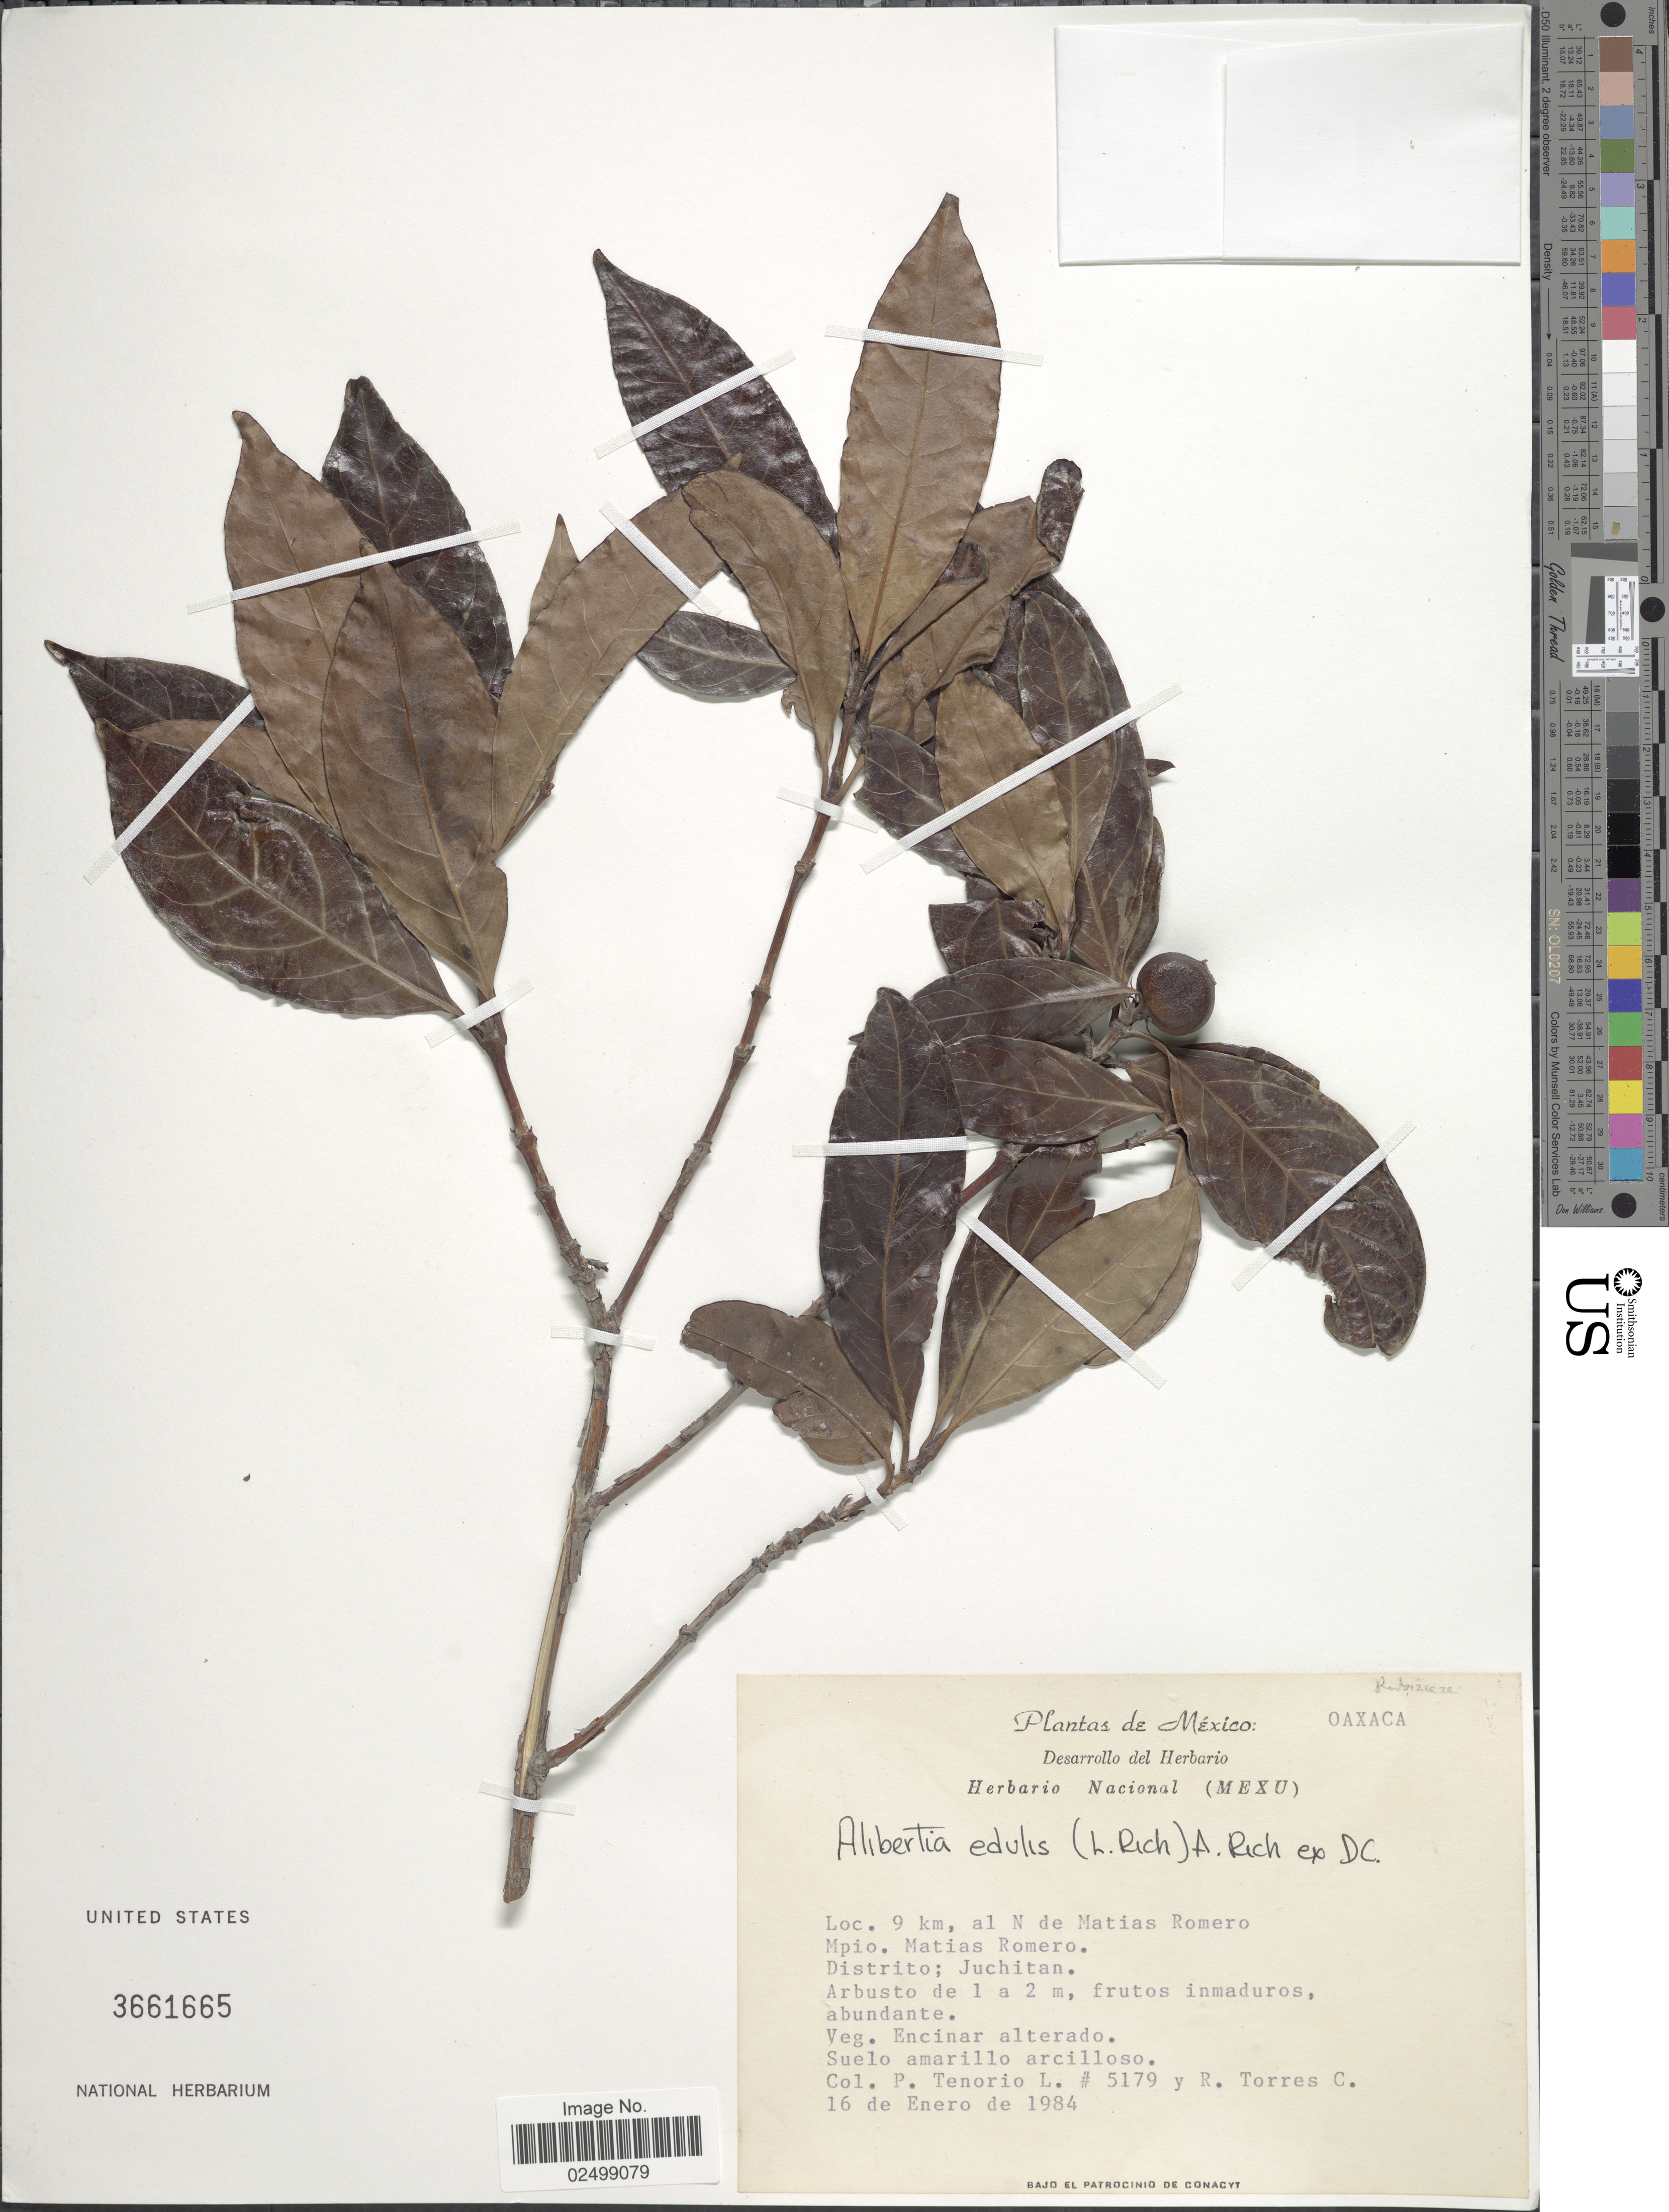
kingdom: Plantae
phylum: Tracheophyta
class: Magnoliopsida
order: Gentianales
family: Rubiaceae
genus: Alibertia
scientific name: Alibertia edulis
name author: (Rich.) A. Rich. ex DC.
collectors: P. Tenorio L. & R. Torres C.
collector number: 5179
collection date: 1984-01-16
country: Mexico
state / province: Oaxaca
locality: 9 km, al N de Matias Romero. Mpio. Matias Romero. Distrito: Juchitan.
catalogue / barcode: US 3661665